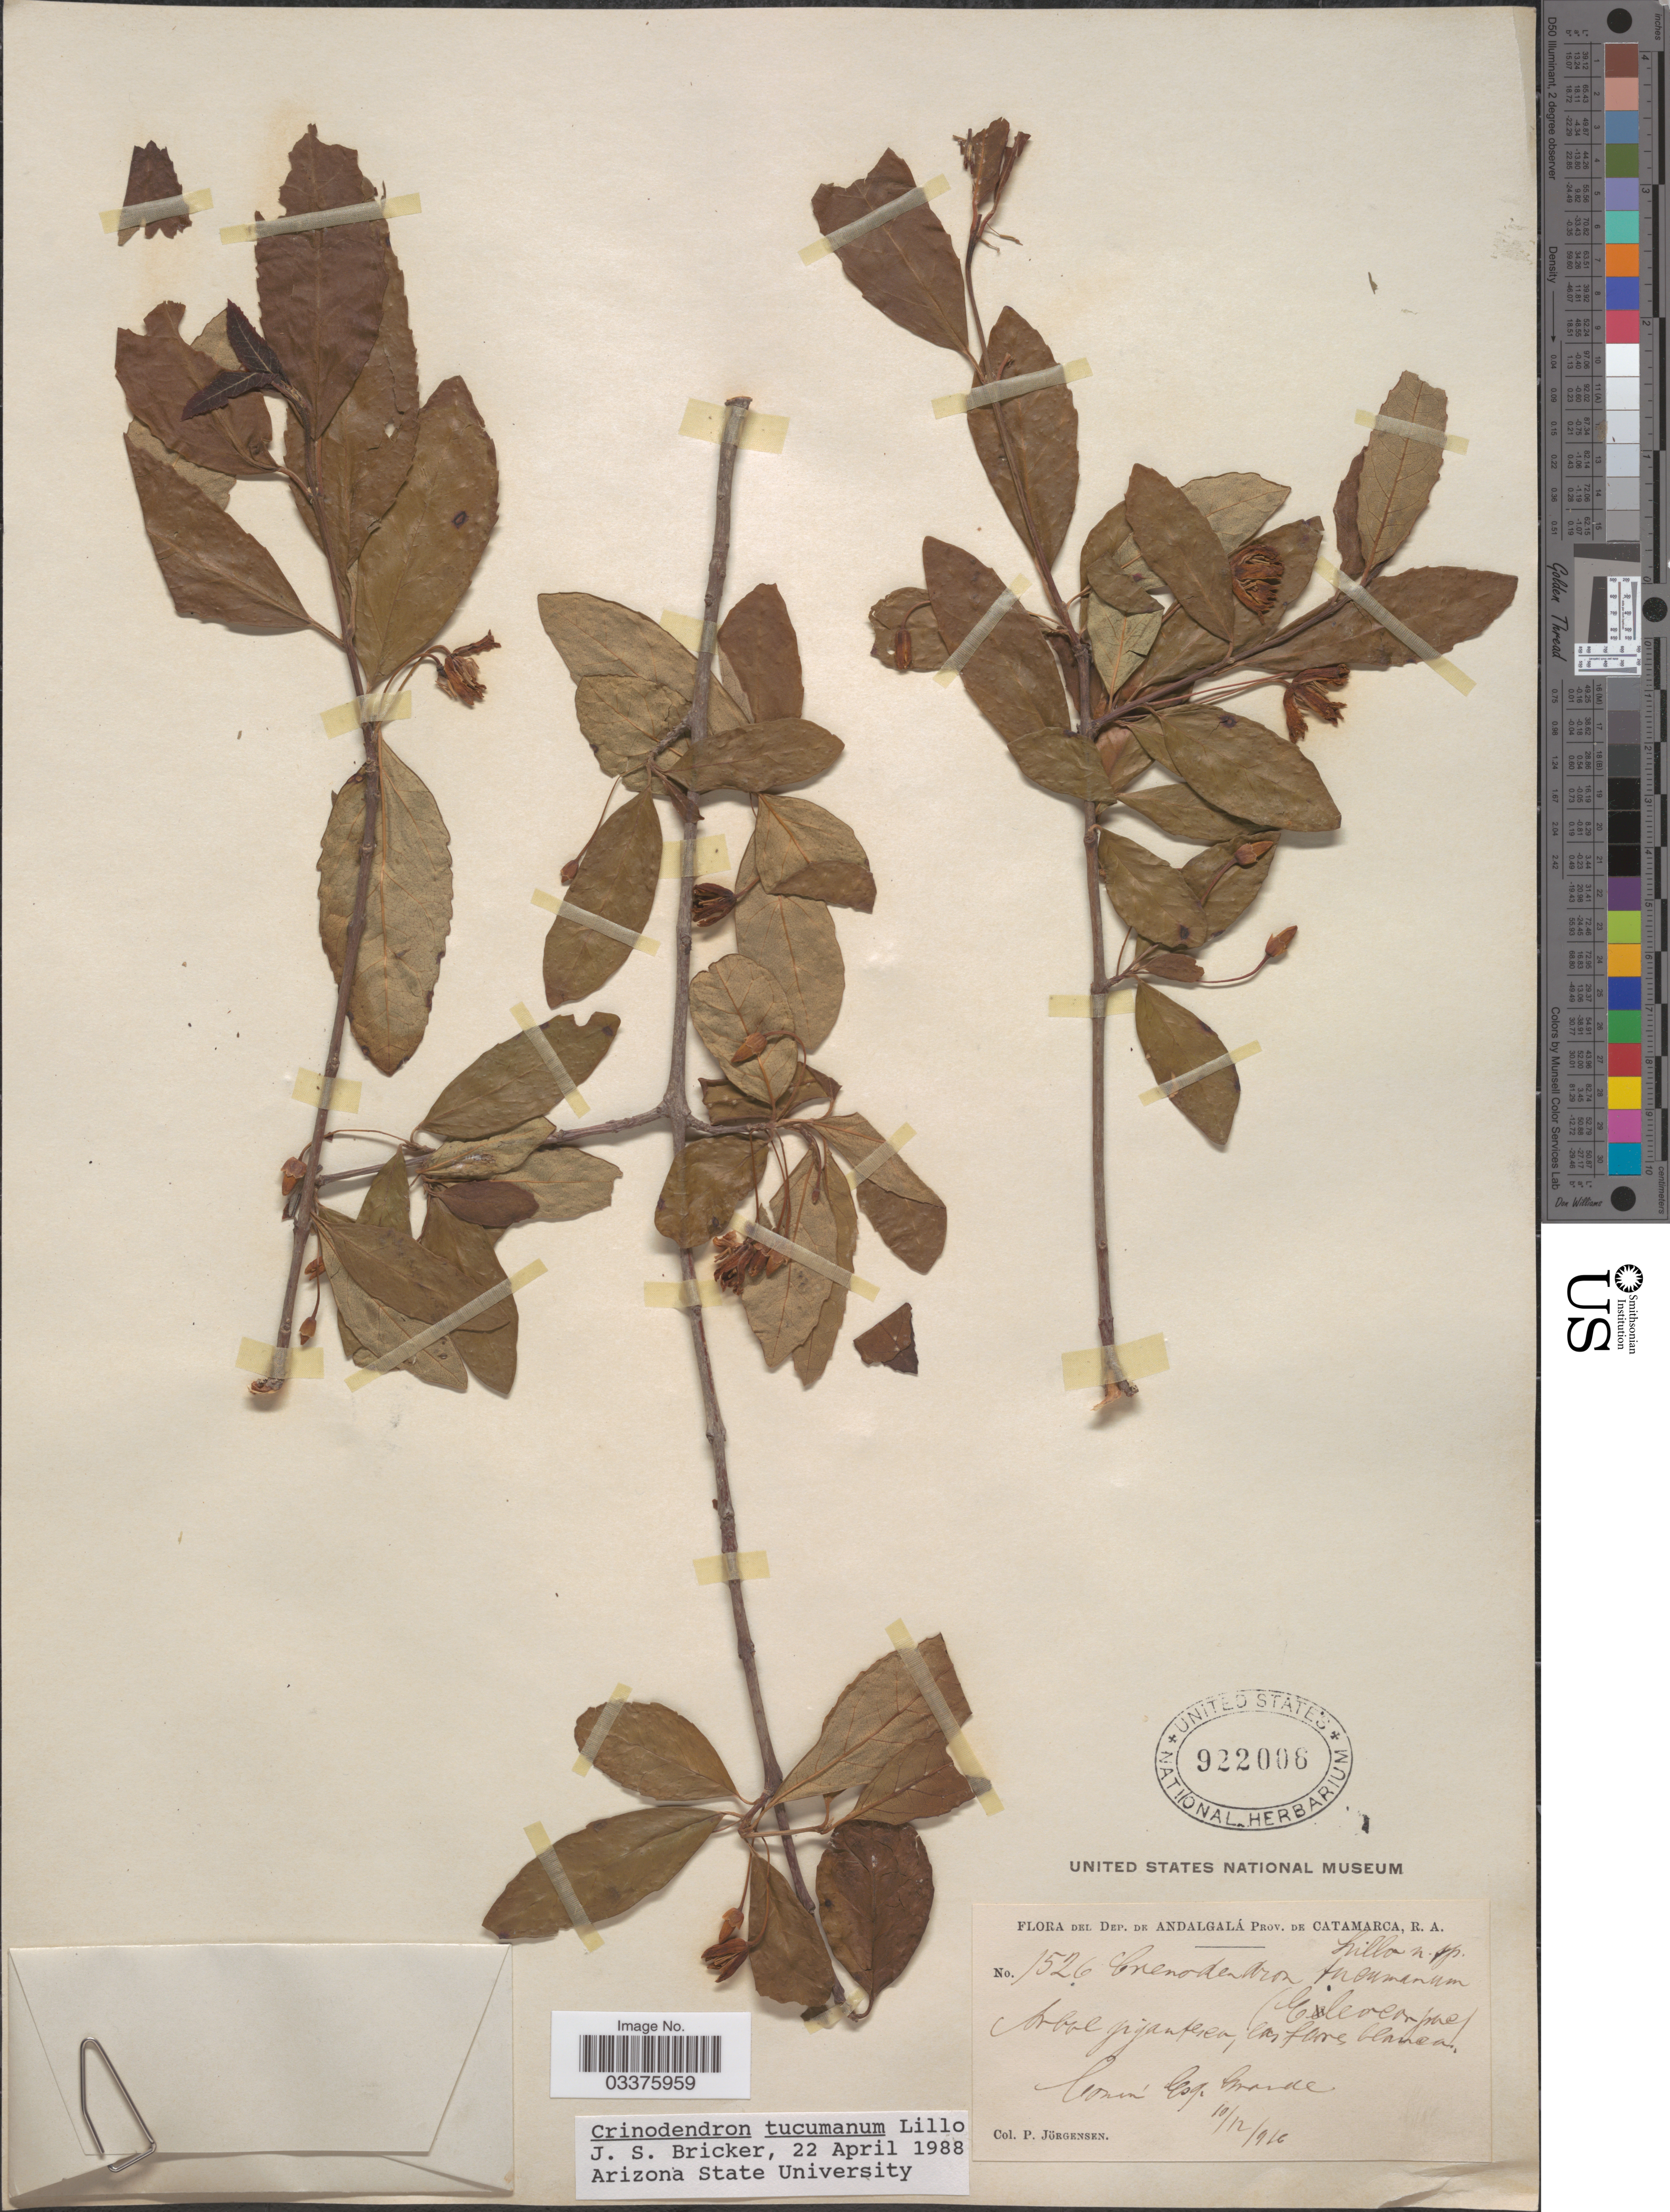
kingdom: Plantae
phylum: Tracheophyta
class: Magnoliopsida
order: Oxalidales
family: Elaeocarpaceae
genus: Crinodendron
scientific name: Crinodendron tucumanum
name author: Lillo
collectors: P. Jörgensen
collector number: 1526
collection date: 1916-12-10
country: Argentina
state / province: Catamarca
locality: Dep. de Andalgalá. Común Esq. Grande.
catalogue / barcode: US 922006